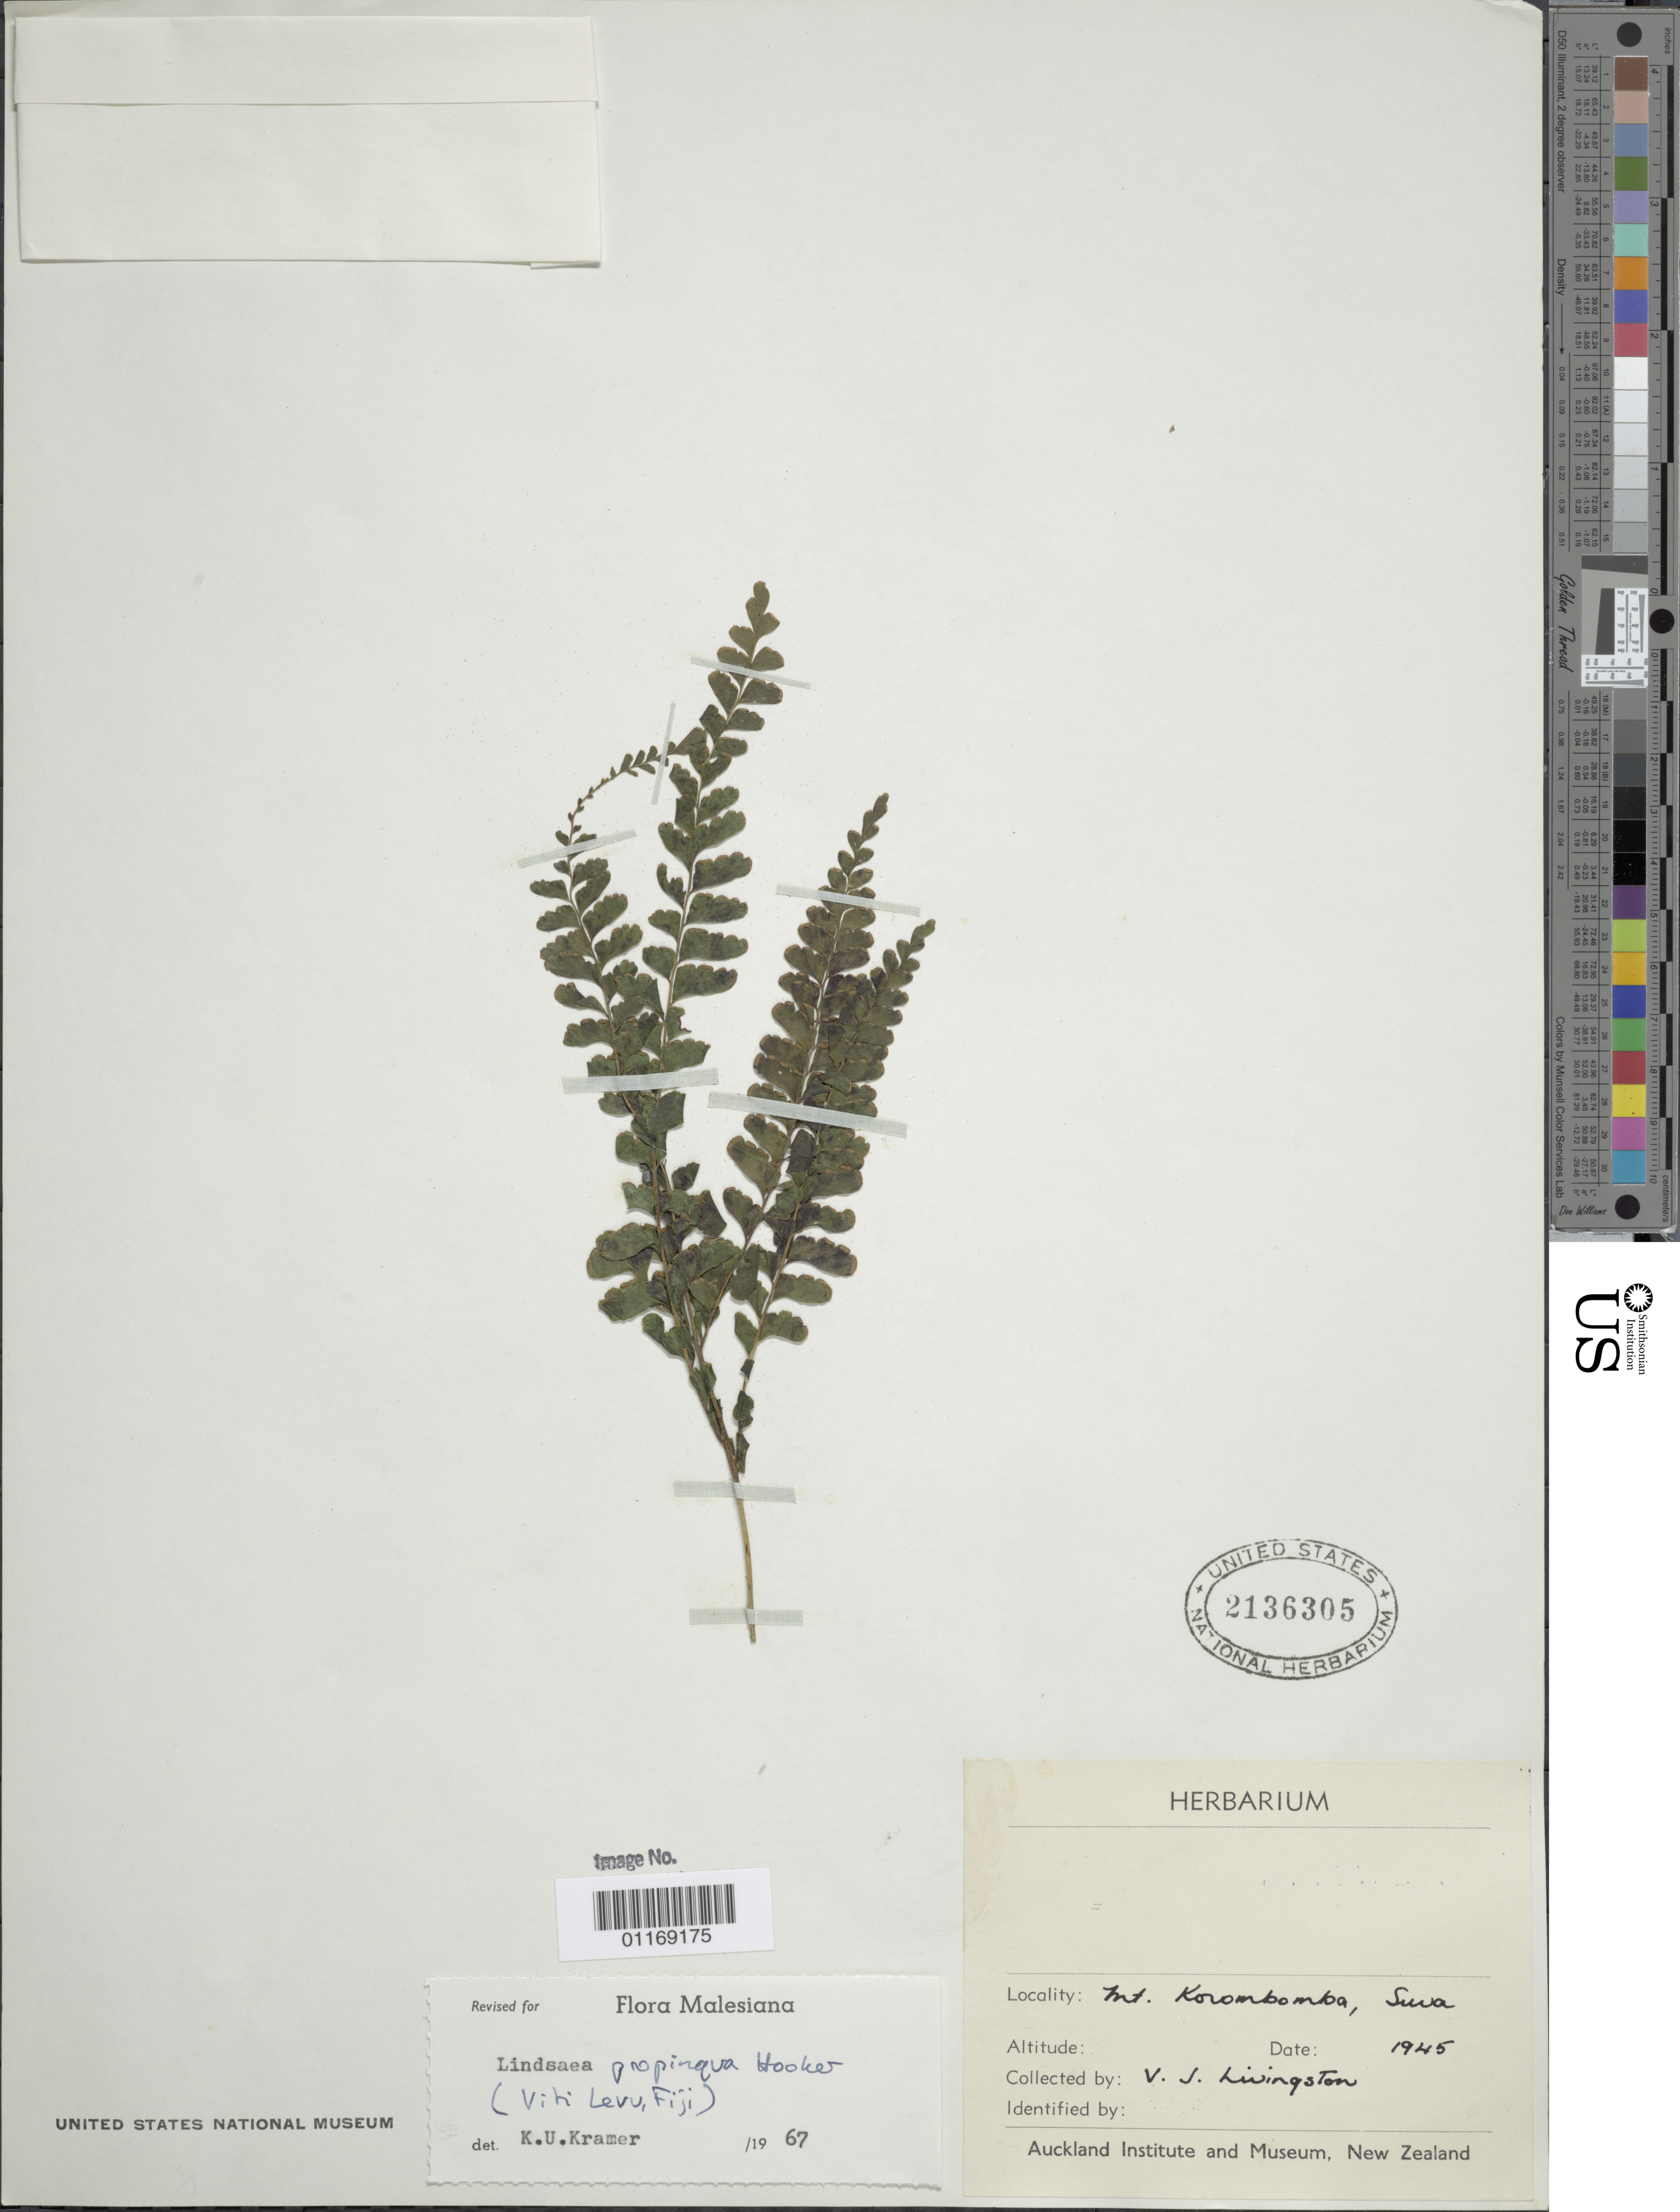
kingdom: Plantae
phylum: Tracheophyta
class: Polypodiopsida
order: Polypodiales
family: Lindsaeaceae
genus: Lindsaea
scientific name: Lindsaea propinqua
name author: Hook.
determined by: Kramer, K. U.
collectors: V. Livingston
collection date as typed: Aug 1945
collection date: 1945-08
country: Fiji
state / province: Central Division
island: Viti Levu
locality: Suva, mt. Koromboma [Korombamba]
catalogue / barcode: US 2136305